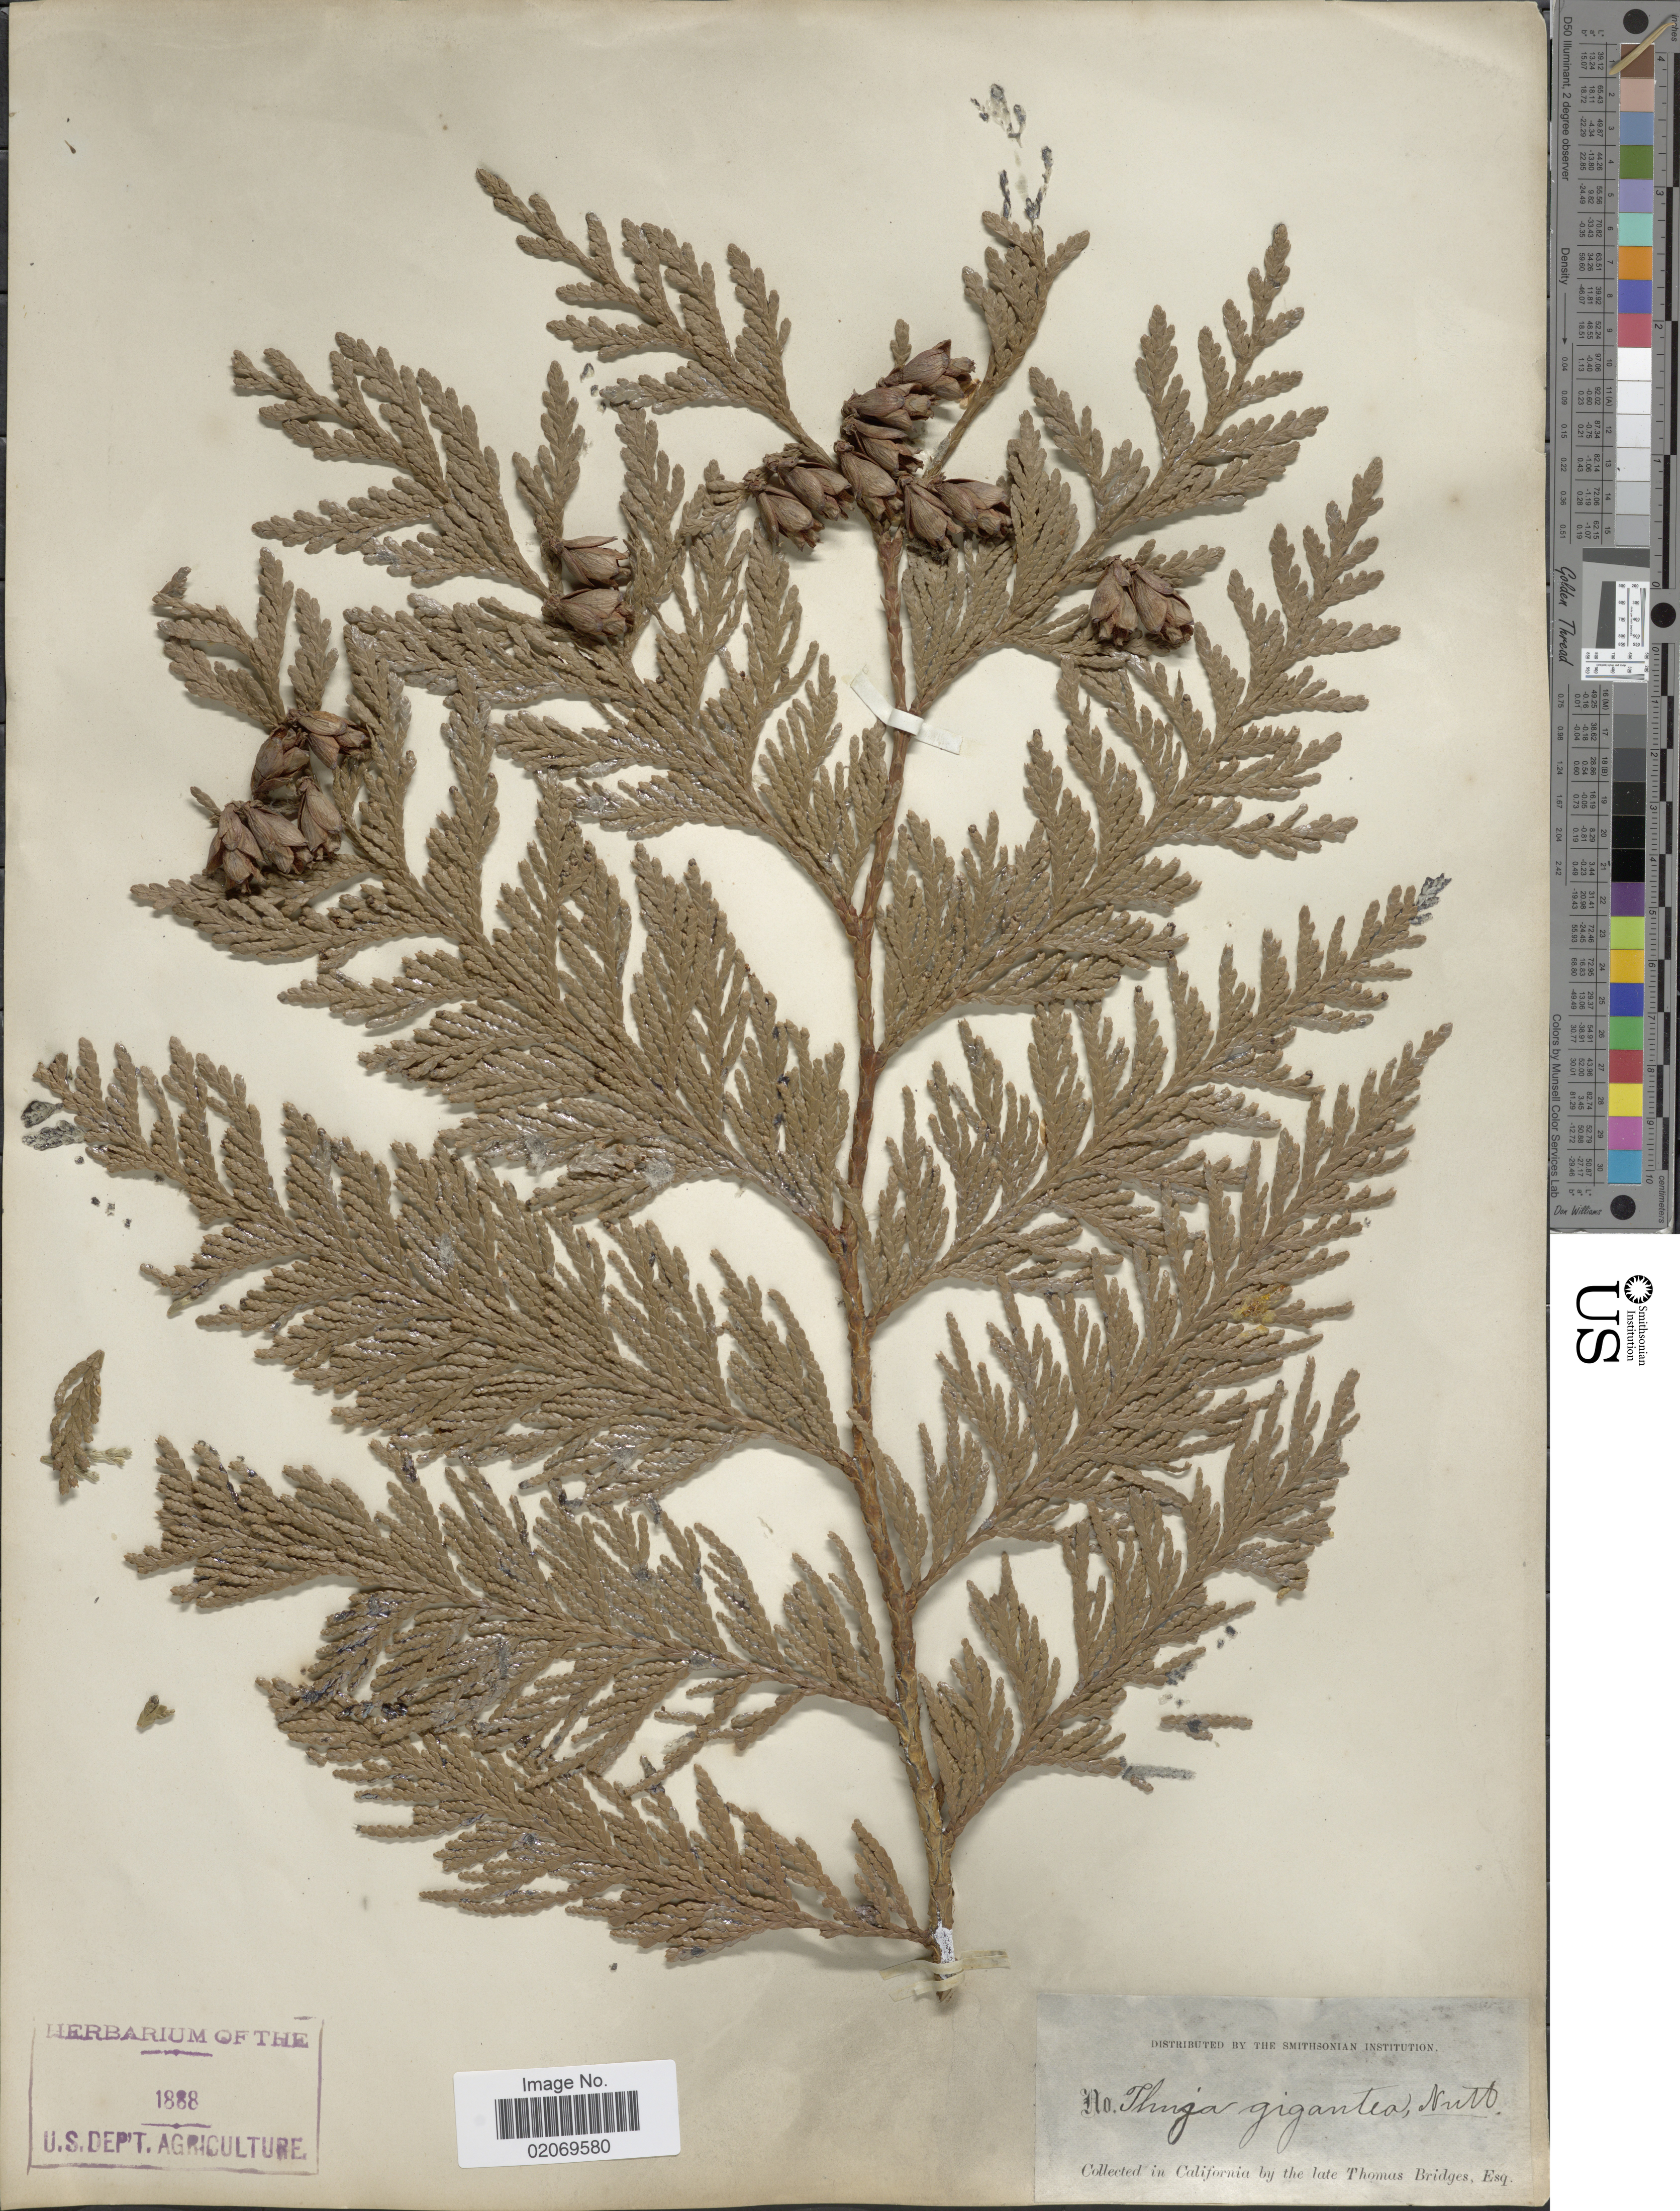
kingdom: Plantae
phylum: Tracheophyta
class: Pinopsida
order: Pinales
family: Cupressaceae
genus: Thuja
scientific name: Thuja plicata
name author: Donn & D. Don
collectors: T. Bridges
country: United States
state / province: California